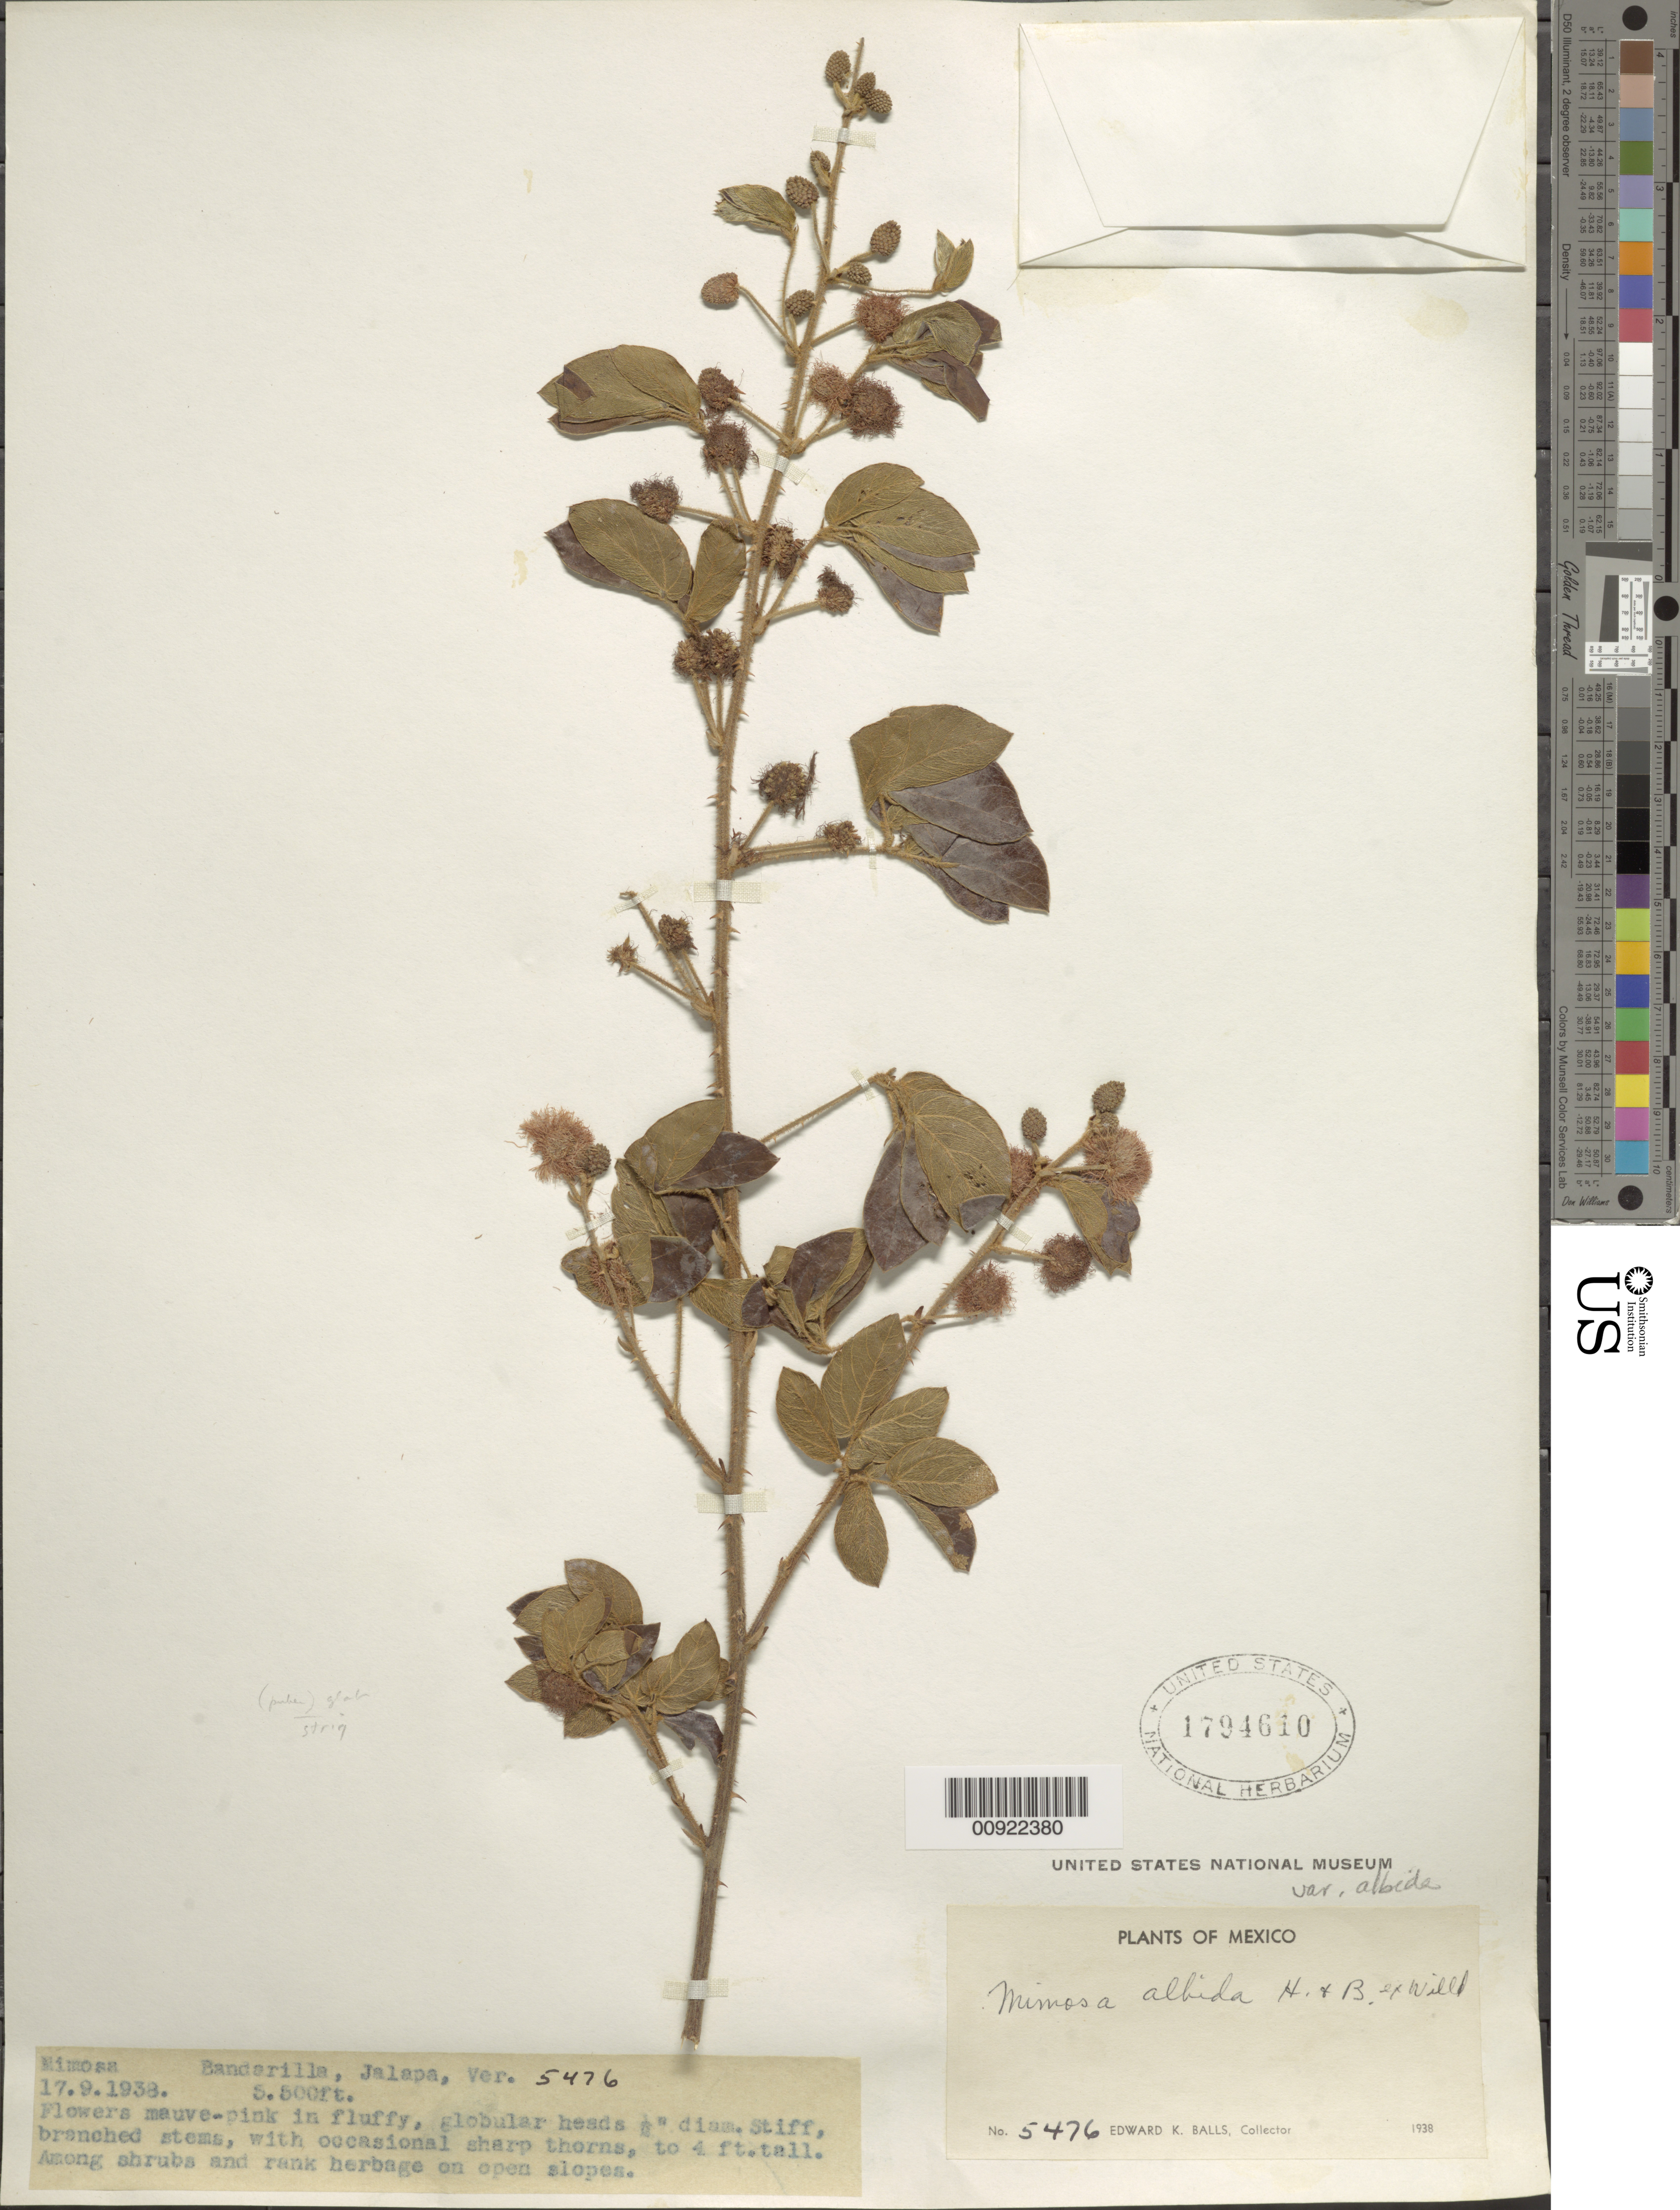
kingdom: Plantae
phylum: Tracheophyta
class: Magnoliopsida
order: Fabales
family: Fabaceae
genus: Mimosa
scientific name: Mimosa albida var. albida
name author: Humb. & Bonpl. ex Willd.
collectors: E. K. Balls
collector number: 5476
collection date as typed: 17 Sep 1938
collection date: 1938-09-17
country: Mexico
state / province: Veracruz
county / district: Jalapa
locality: Banderilla, Jalapa, Veracruz.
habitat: Among shrubs and rank herbage on open slopes.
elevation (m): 1676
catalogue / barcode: US 1794610